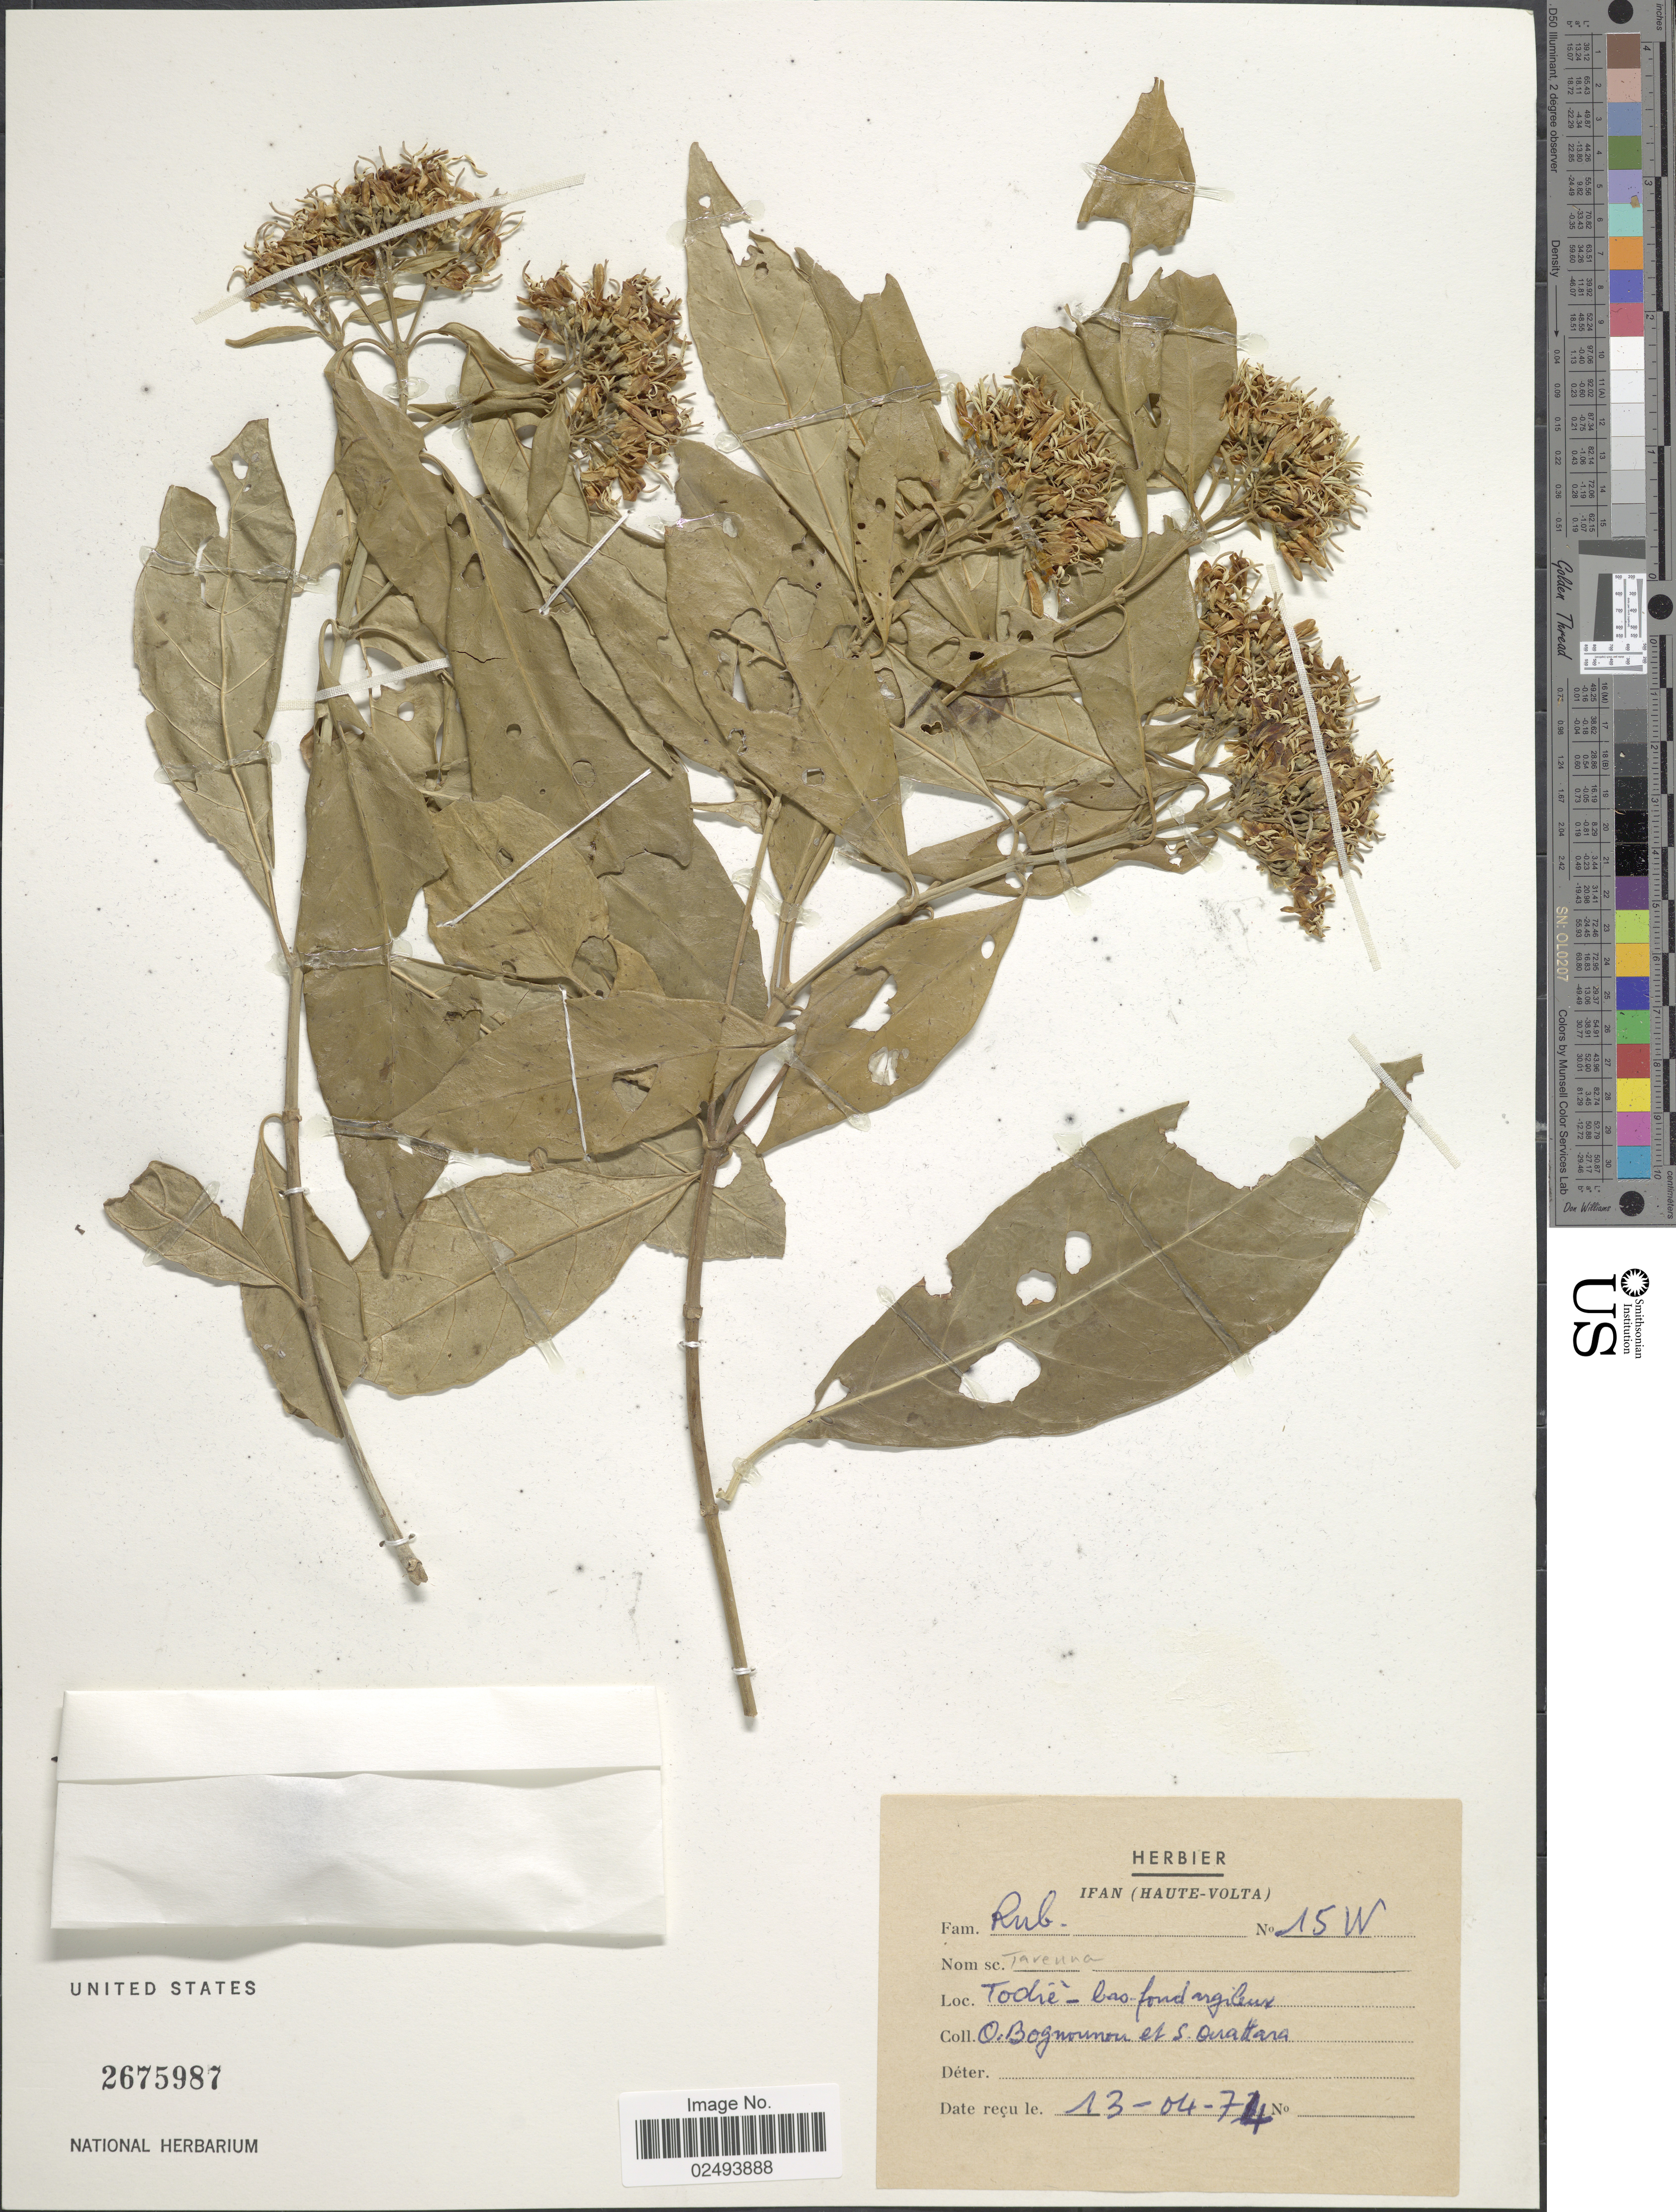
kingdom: Plantae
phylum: Tracheophyta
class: Magnoliopsida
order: Gentianales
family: Rubiaceae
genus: Tarenna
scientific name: Tarenna sp.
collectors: O. Bognounou & S. Ouattara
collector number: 15W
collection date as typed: Transcribed d/m/y: 13/4/74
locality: Todie-bro fons argileux [interpreted]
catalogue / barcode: US 2675987